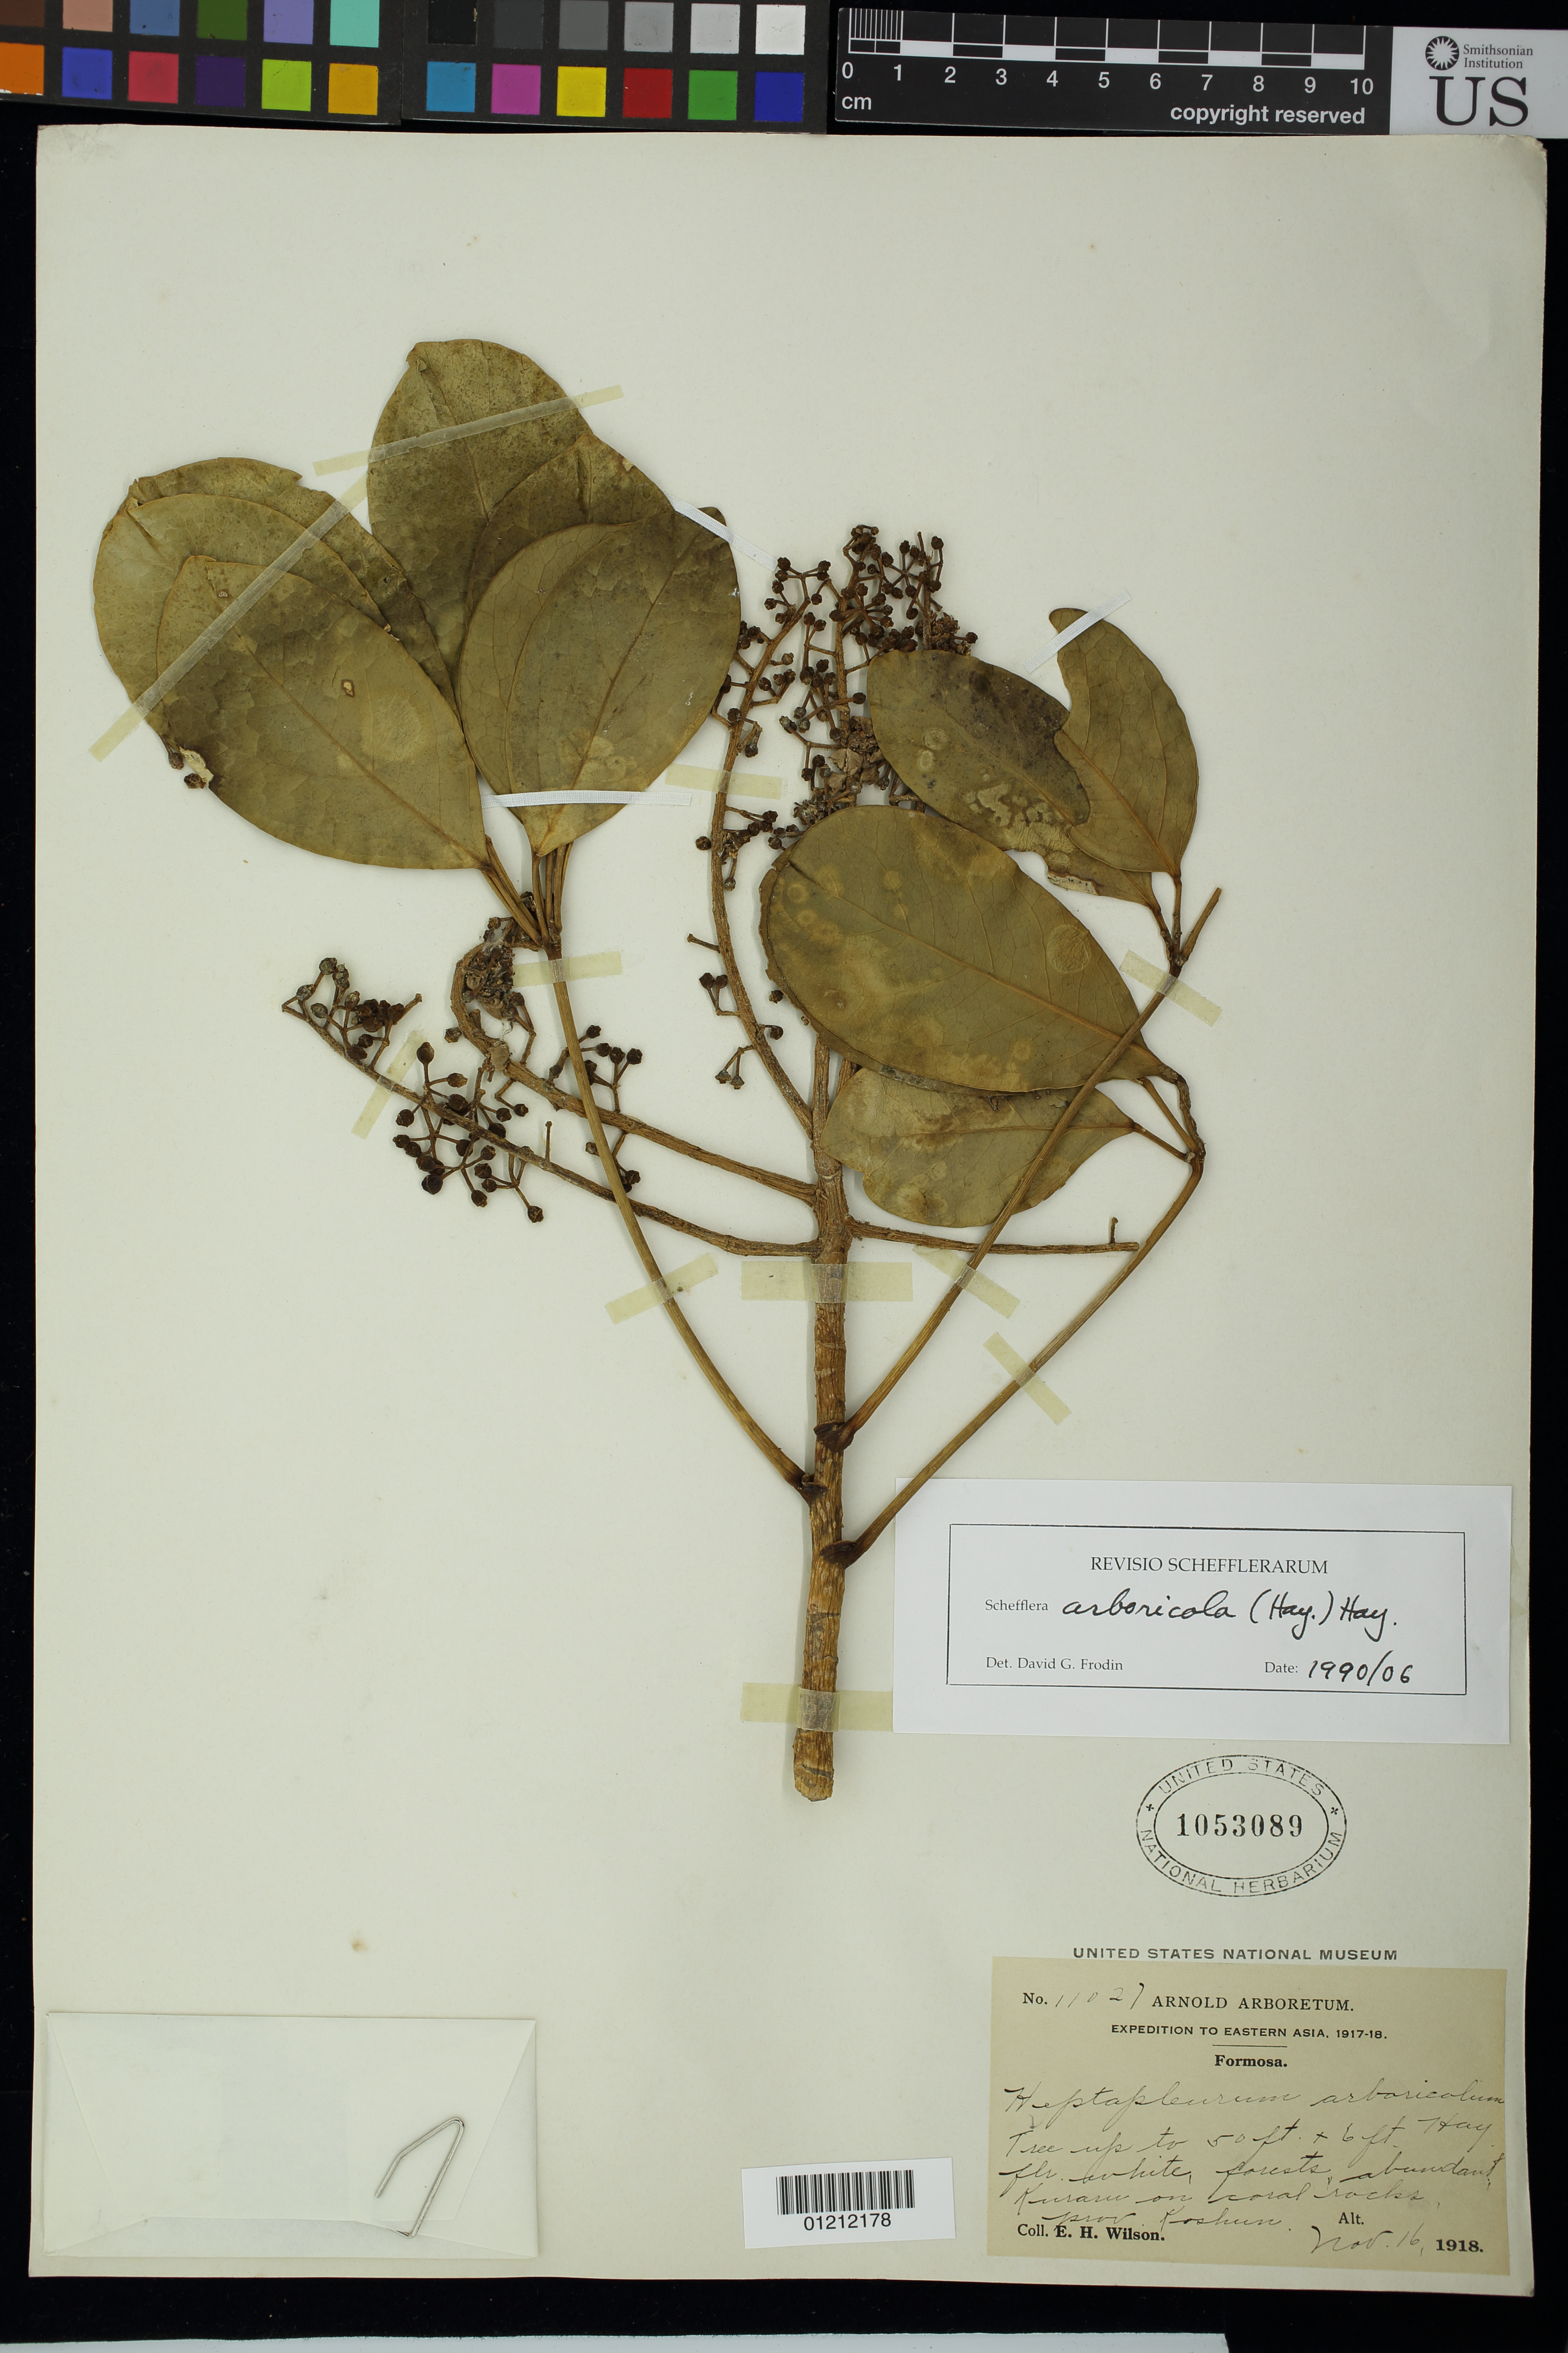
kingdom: Plantae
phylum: Tracheophyta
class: Magnoliopsida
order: Apiales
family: Araliaceae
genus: Schefflera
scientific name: Schefflera arboricola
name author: Hayata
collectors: E. H. Wilson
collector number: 11027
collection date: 1918-11-16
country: Taiwan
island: Taiwan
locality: Prov. Koshun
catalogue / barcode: US 1053089